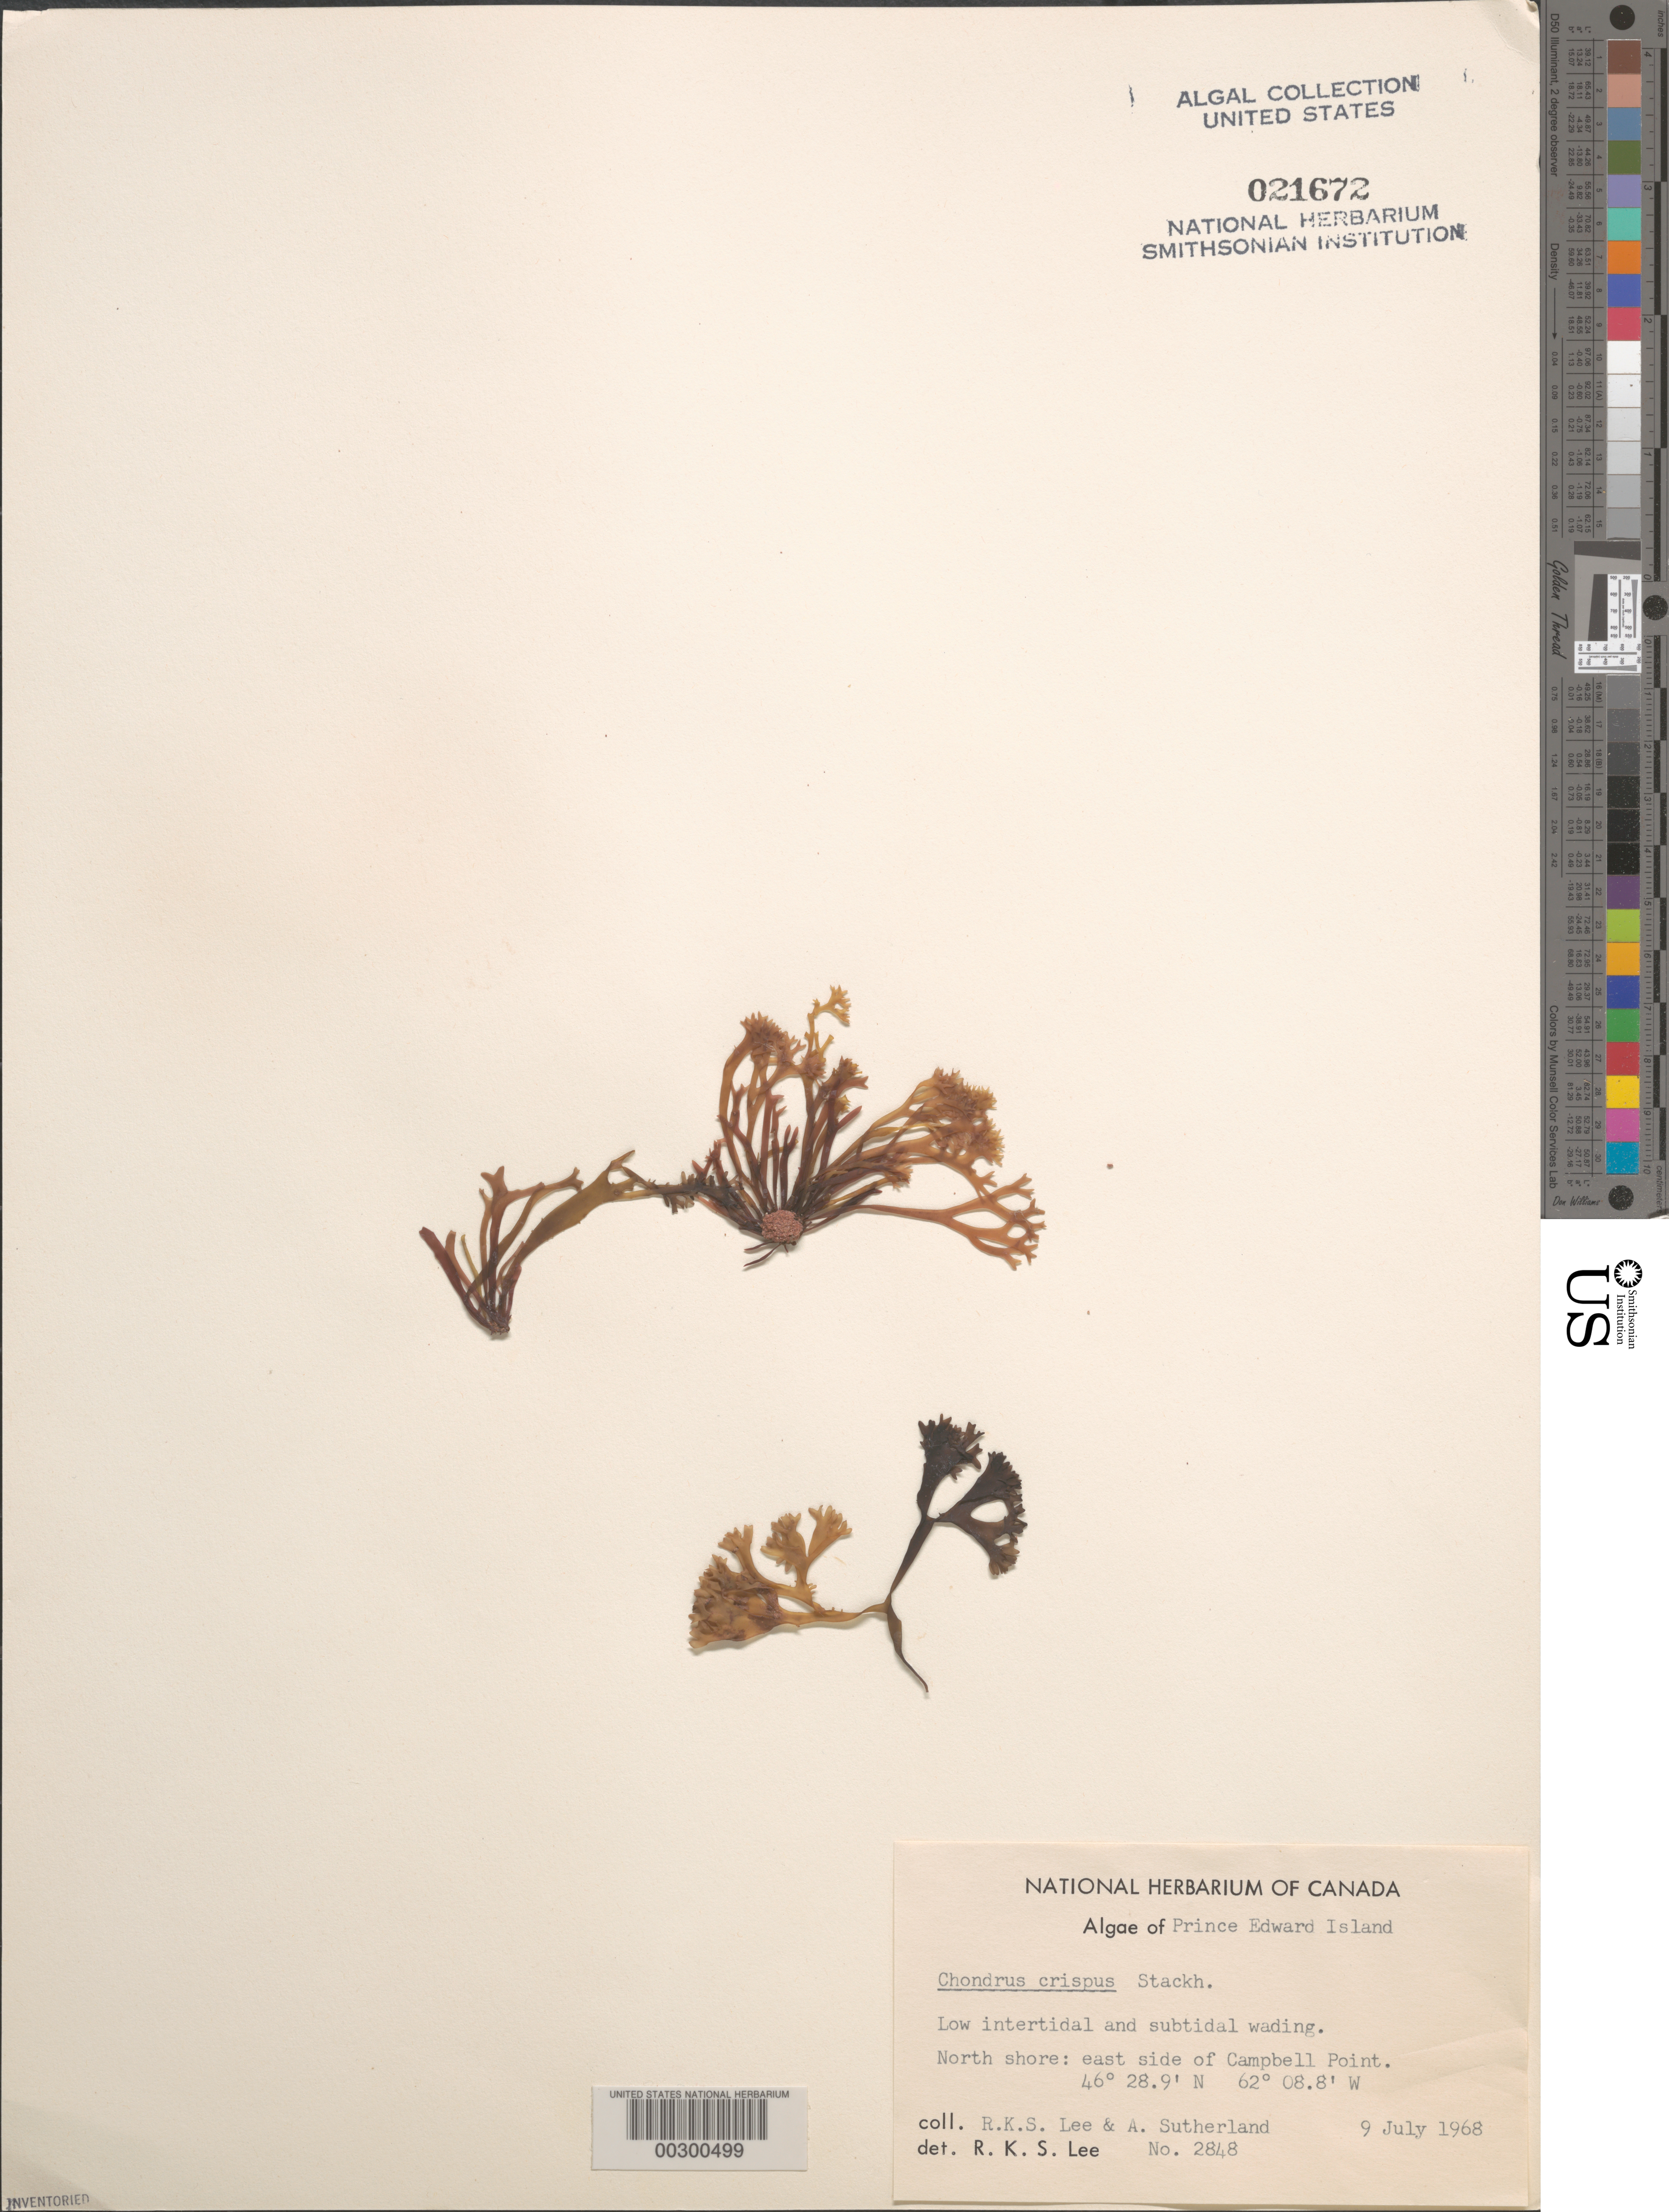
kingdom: Plantae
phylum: Rhodophyta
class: Florideophyceae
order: Gigartinales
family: Gigartinaceae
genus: Chondrus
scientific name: Chondrus crispus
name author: Stackh.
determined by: Lee, R. K. S.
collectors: R. Lee & A. Sutherland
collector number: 2848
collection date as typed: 09 Jul 1968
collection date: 1968-07-09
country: Canada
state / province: Prince Edward Island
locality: Campbell point, north shore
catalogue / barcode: US 21672